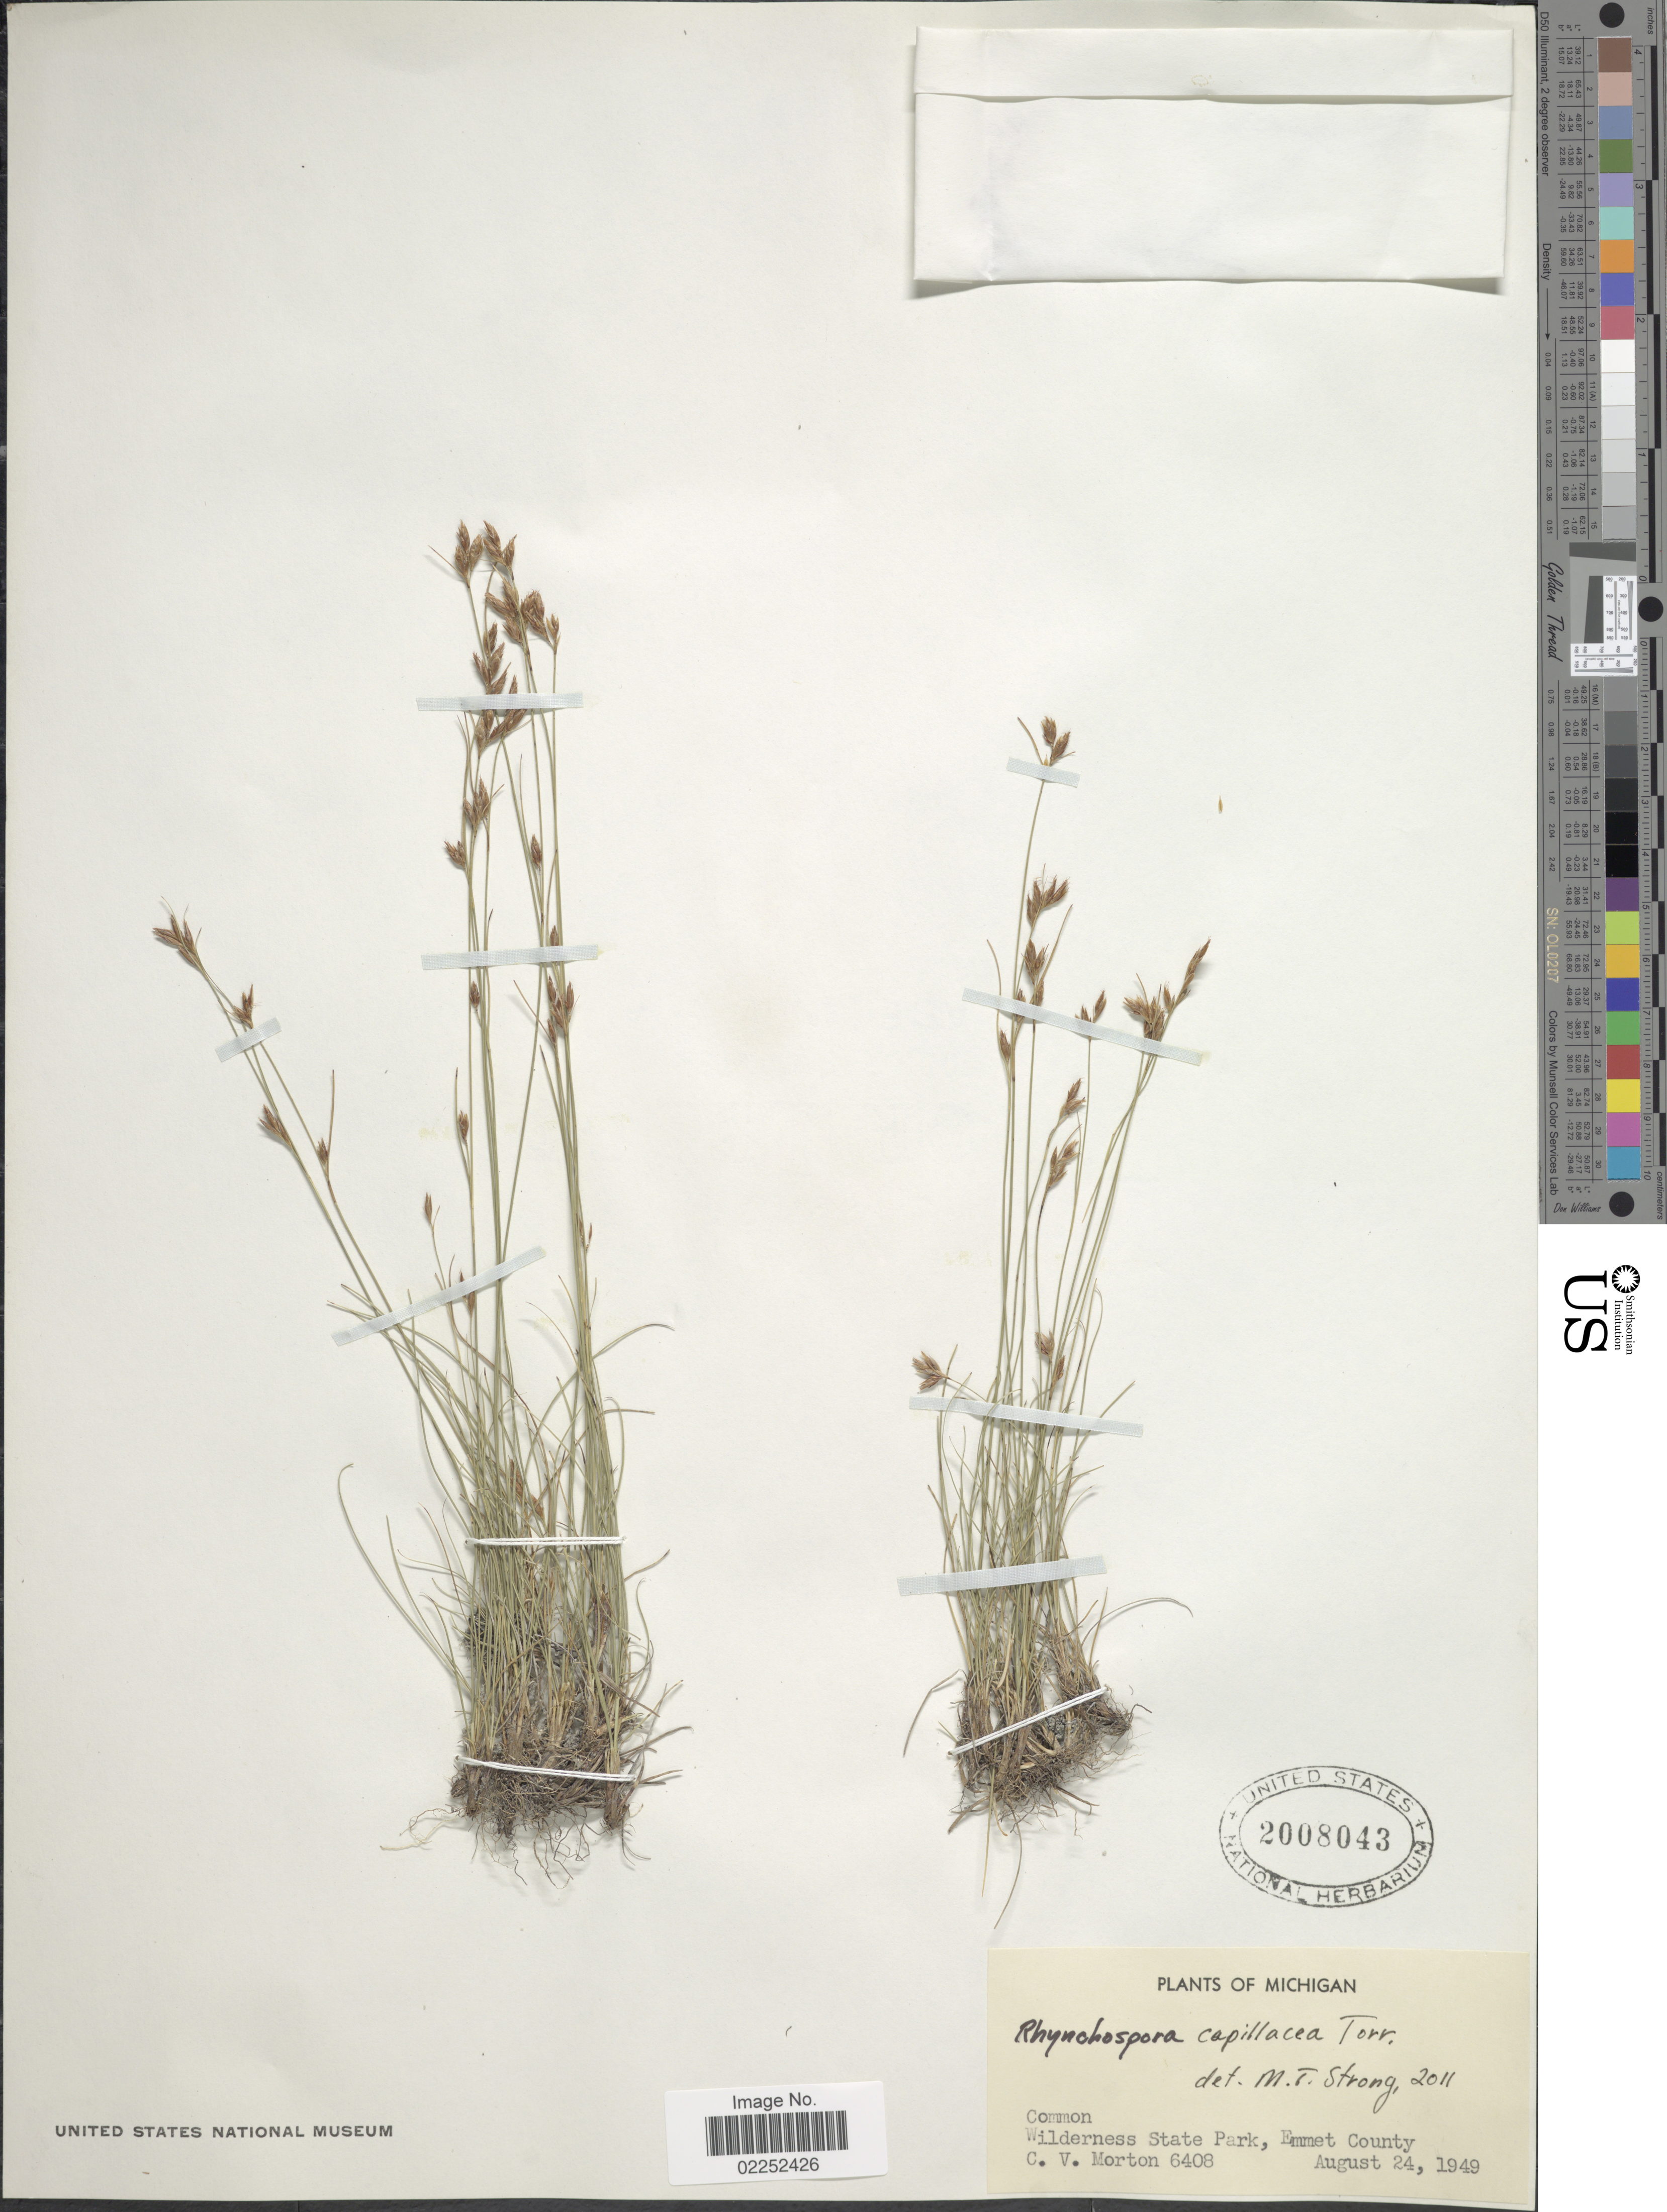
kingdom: Plantae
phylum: Tracheophyta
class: Liliopsida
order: Poales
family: Cyperaceae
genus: Rhynchospora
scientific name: Rhynchospora capillacea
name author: Torr.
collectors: C. V. Morton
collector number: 6408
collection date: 1949-08-24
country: United States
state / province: Michigan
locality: Common, Wilderness State Park, Emmet County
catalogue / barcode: US 2008043